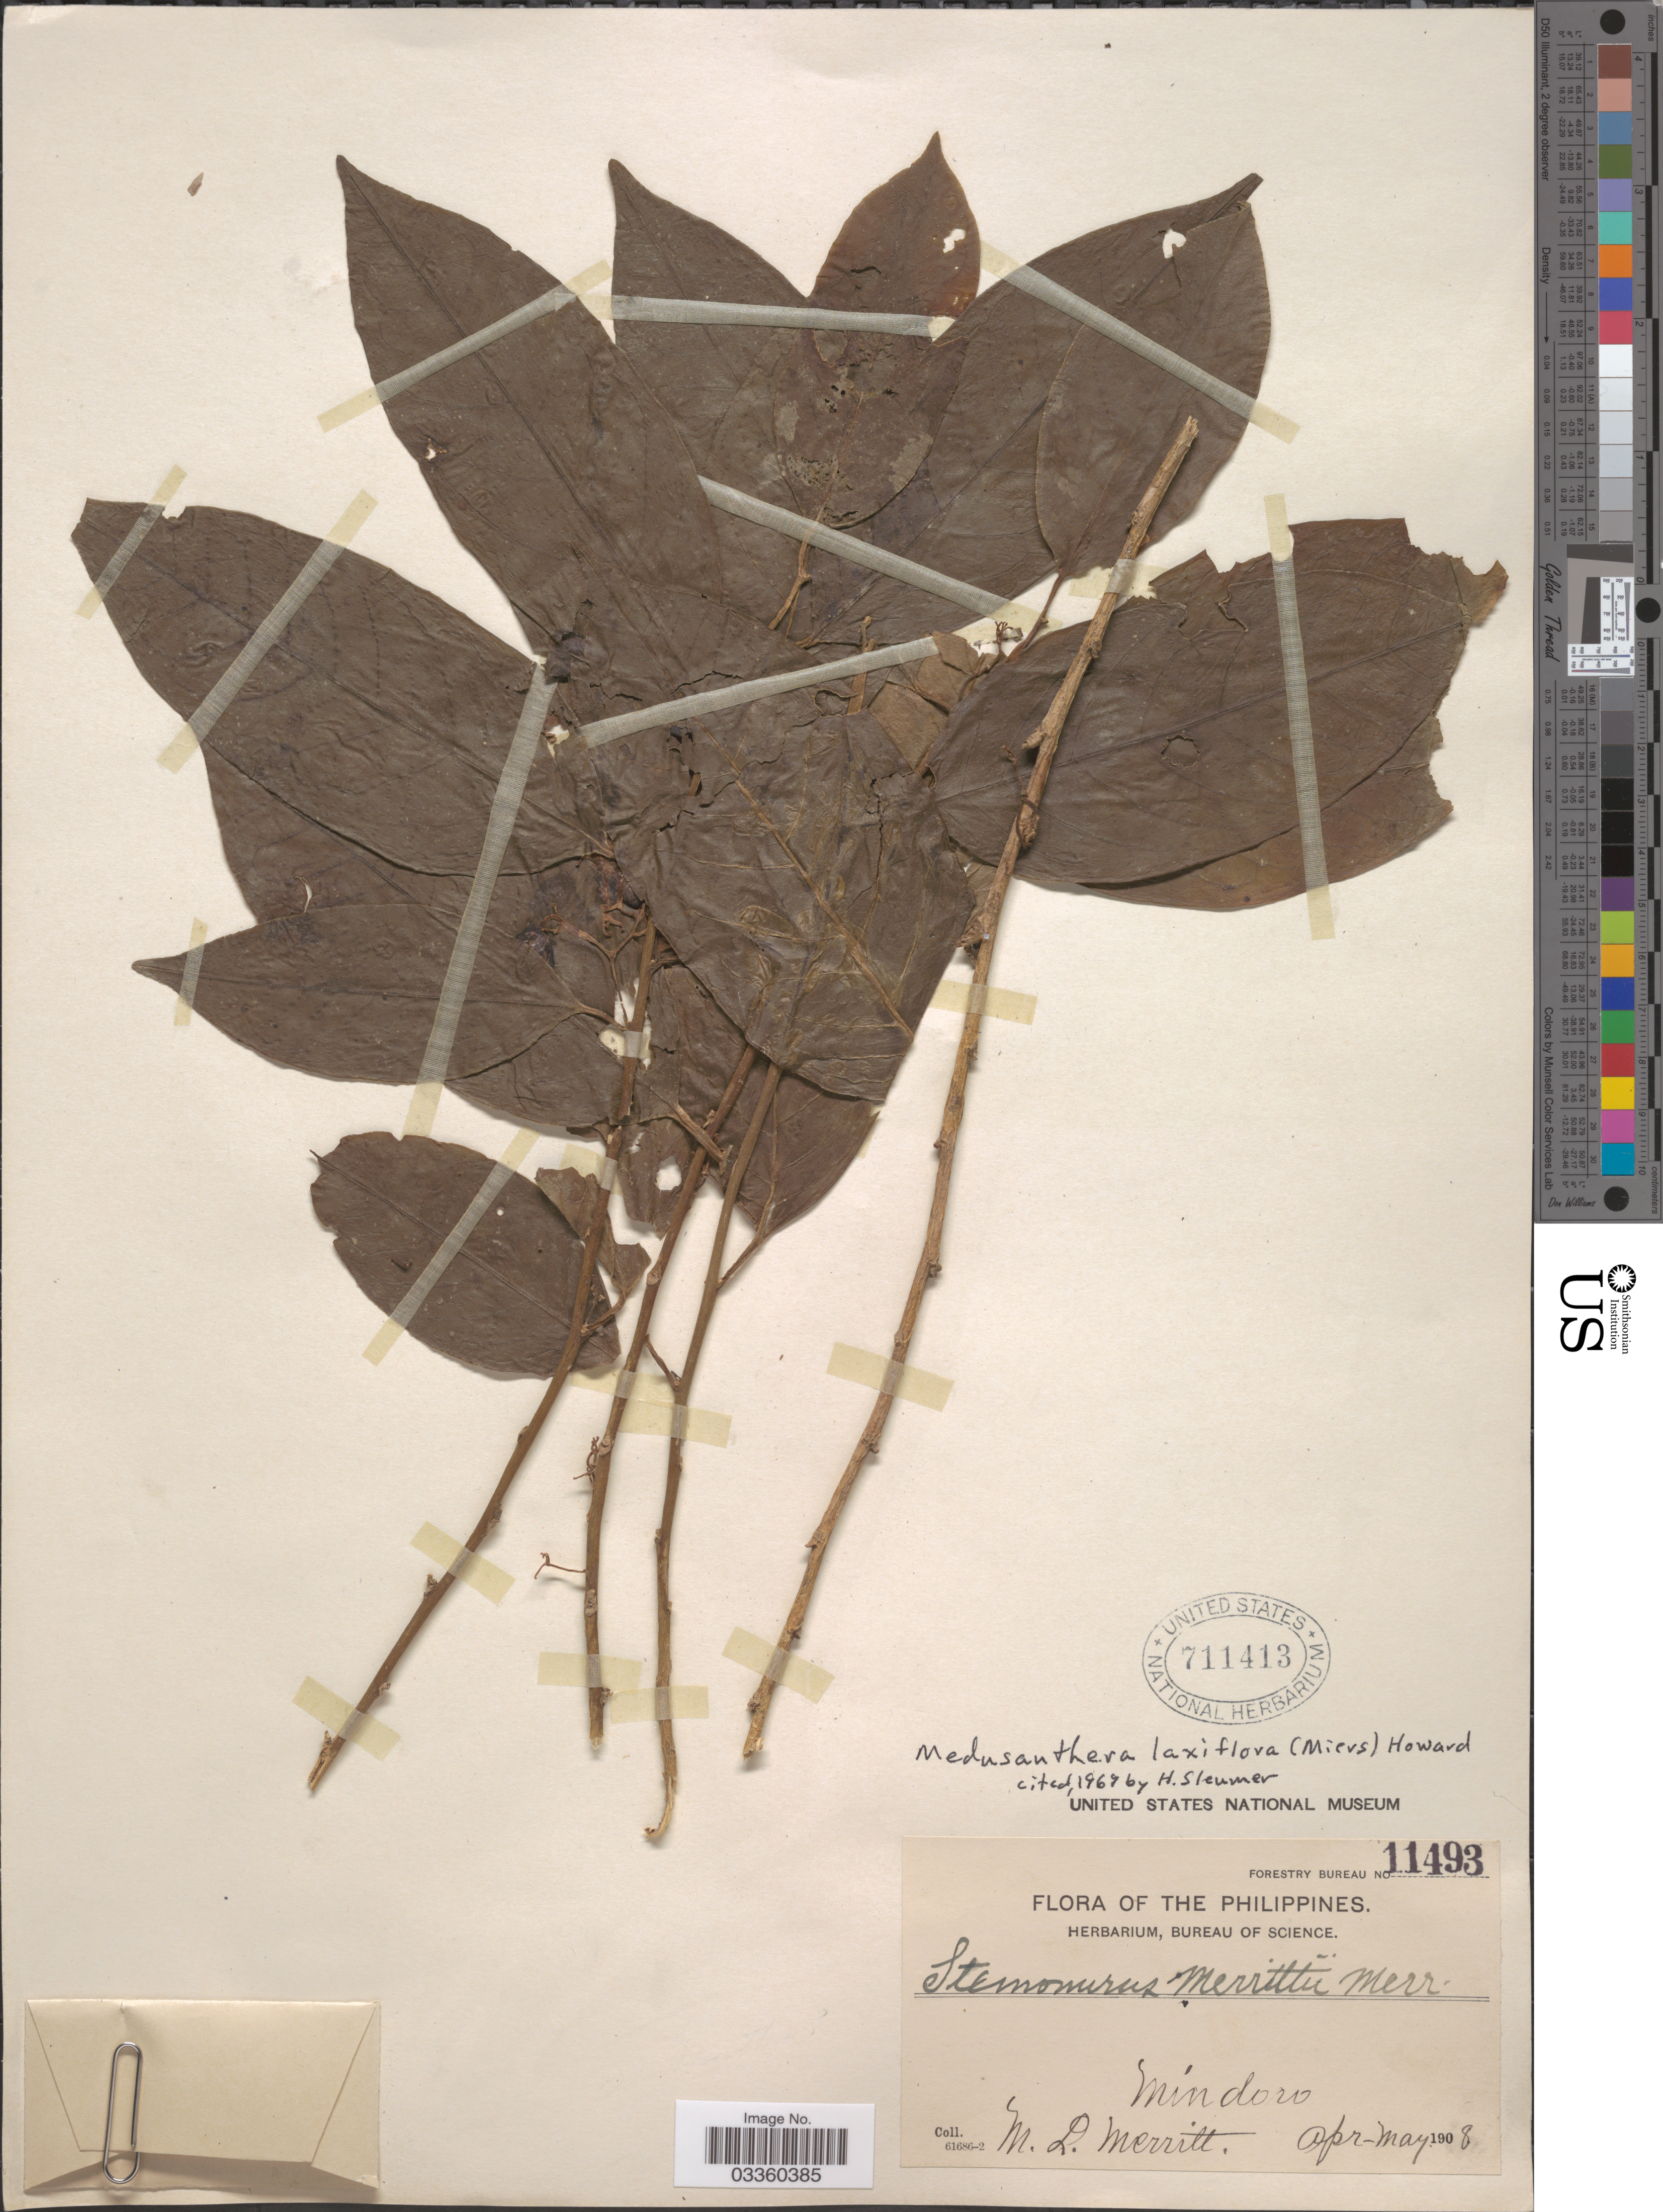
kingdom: Plantae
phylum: Tracheophyta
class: Magnoliopsida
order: Cardiopteridales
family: Stemonuraceae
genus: Medusanthera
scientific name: Medusanthera laxiflora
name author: (Miers) R.A. Howard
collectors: M. L. Merritt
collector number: Forestry Bureau 11493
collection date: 1908-04/1908-05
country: Philippines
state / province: Mimaropa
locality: Mindoro.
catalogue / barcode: US 711413